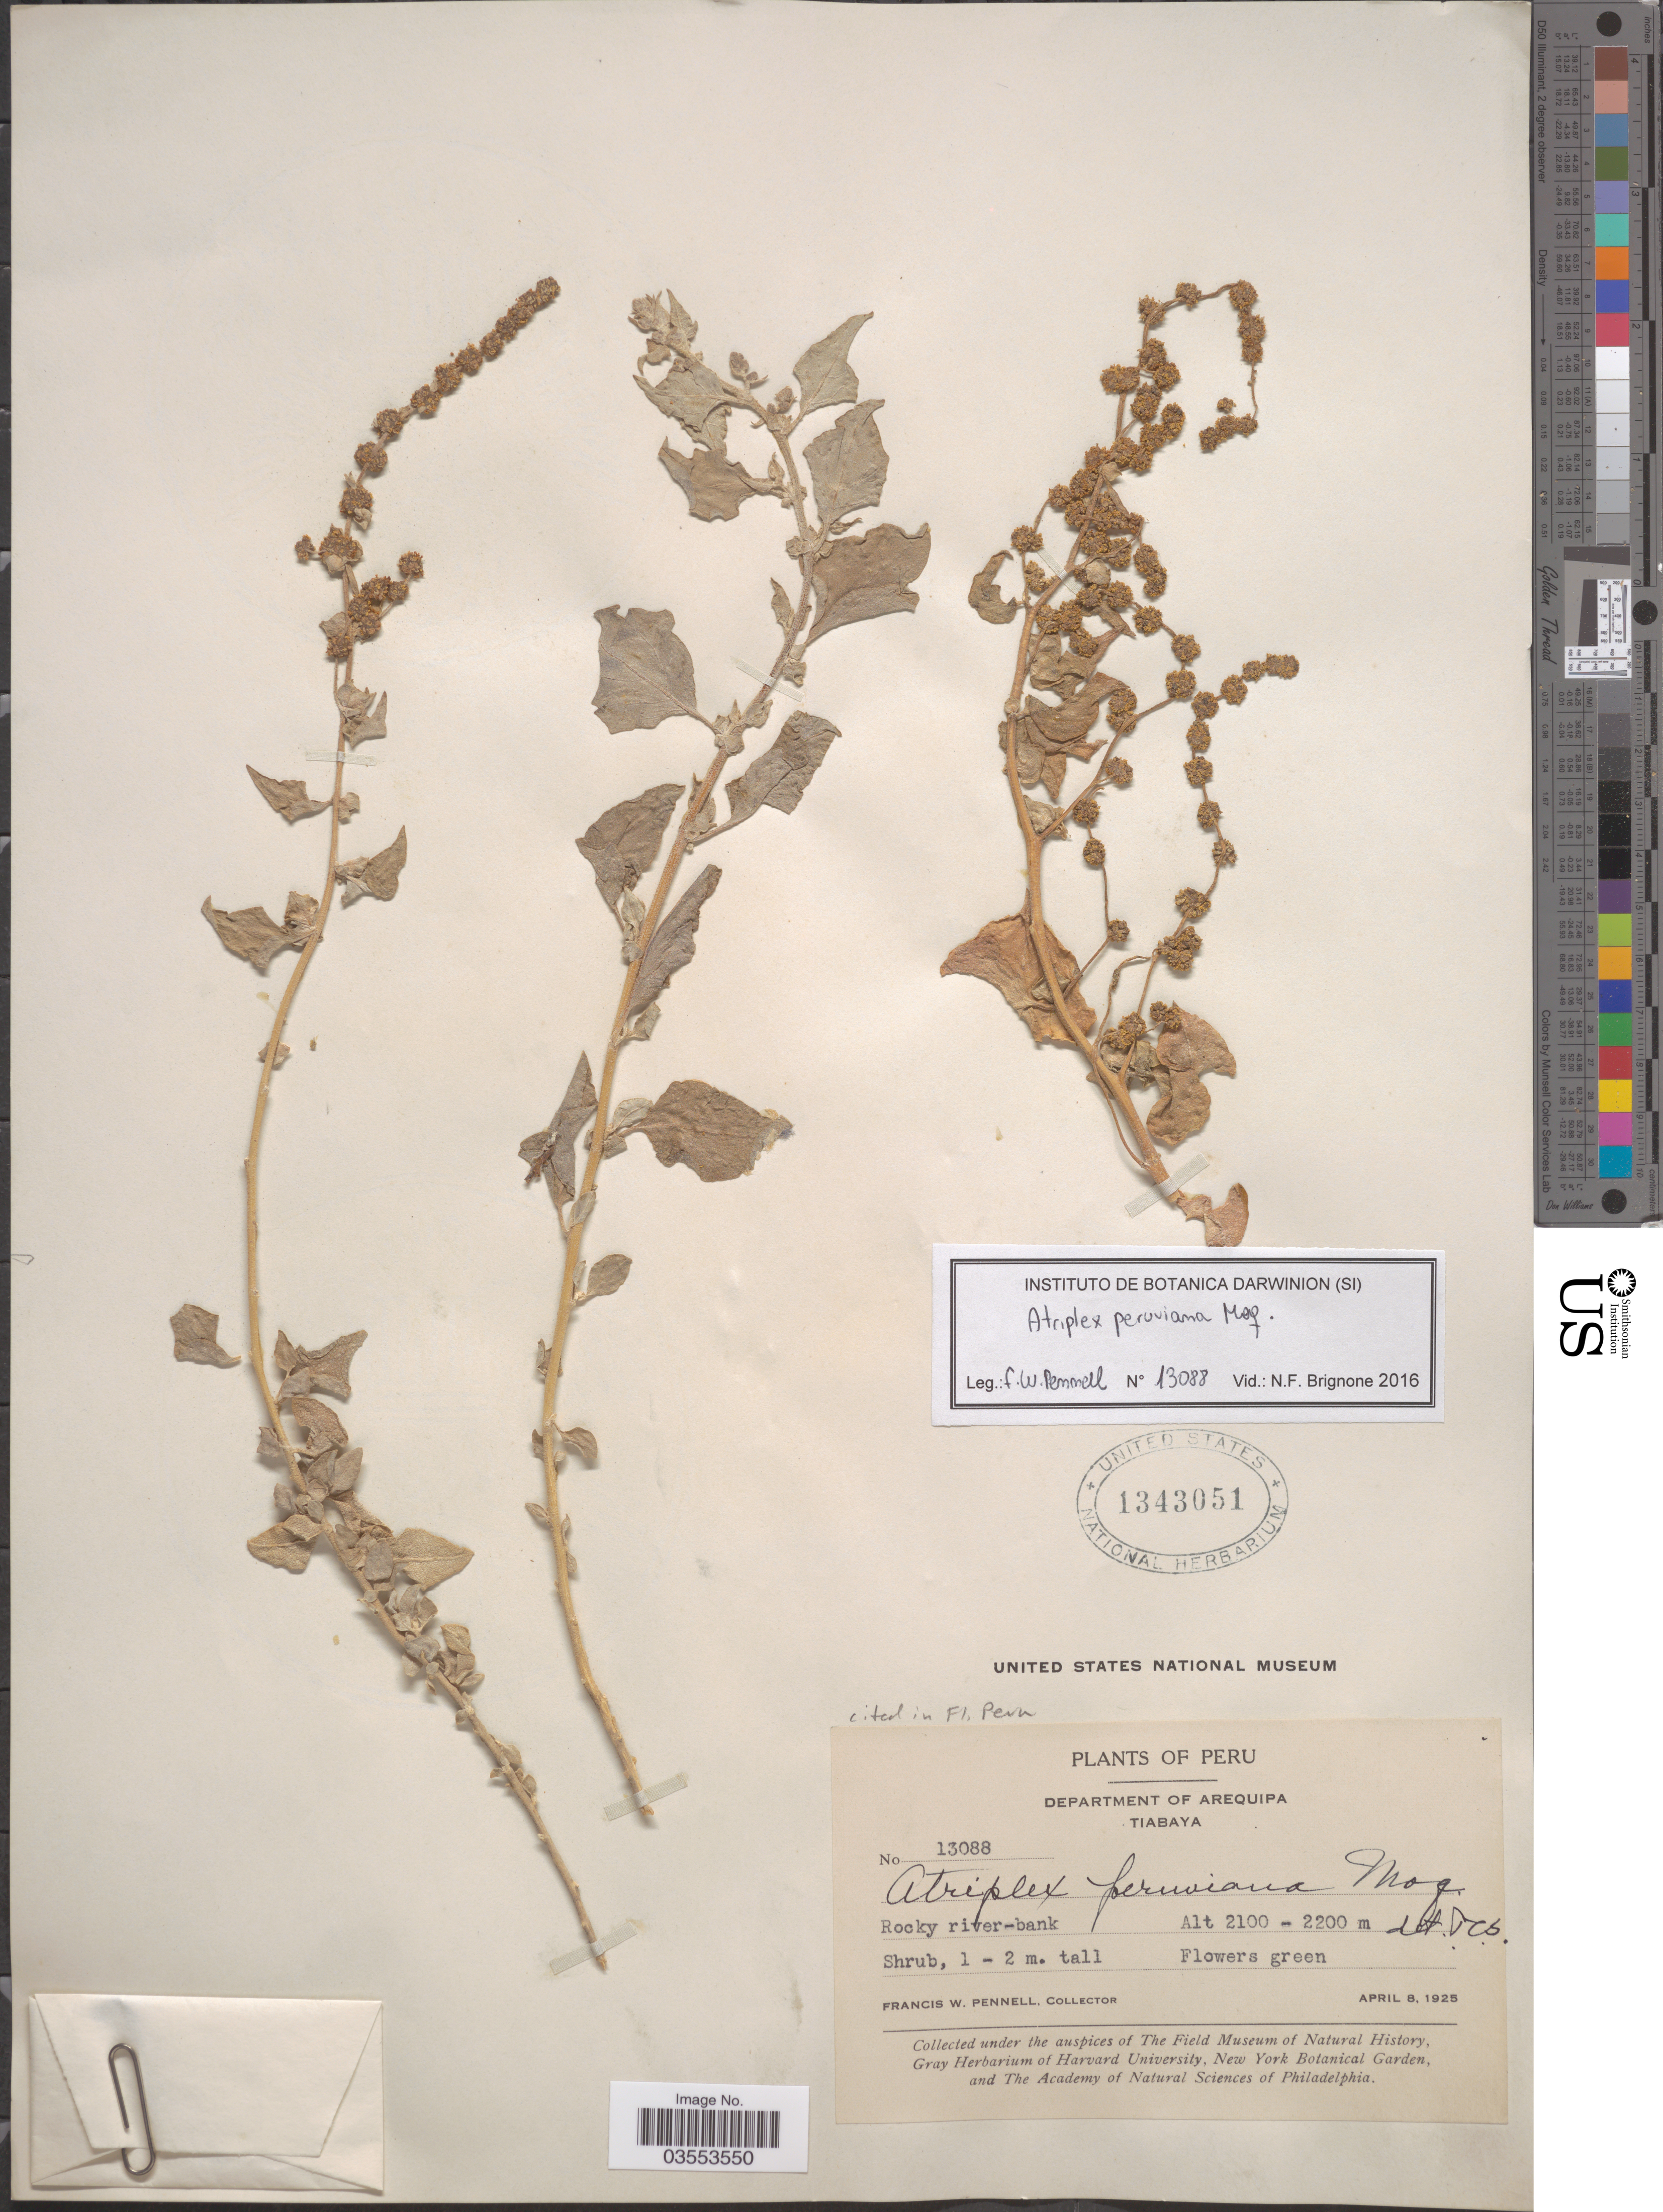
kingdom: Plantae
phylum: Tracheophyta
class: Magnoliopsida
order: Caryophyllales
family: Amaranthaceae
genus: Atriplex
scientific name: Atriplex peruviana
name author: Moq.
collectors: F. W. Pennell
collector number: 13088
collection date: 1925-04-08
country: Peru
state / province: Arequipa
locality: Department of Arequipa. Tiabaya. Rocky river-bank.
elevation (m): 2100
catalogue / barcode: US 1343051